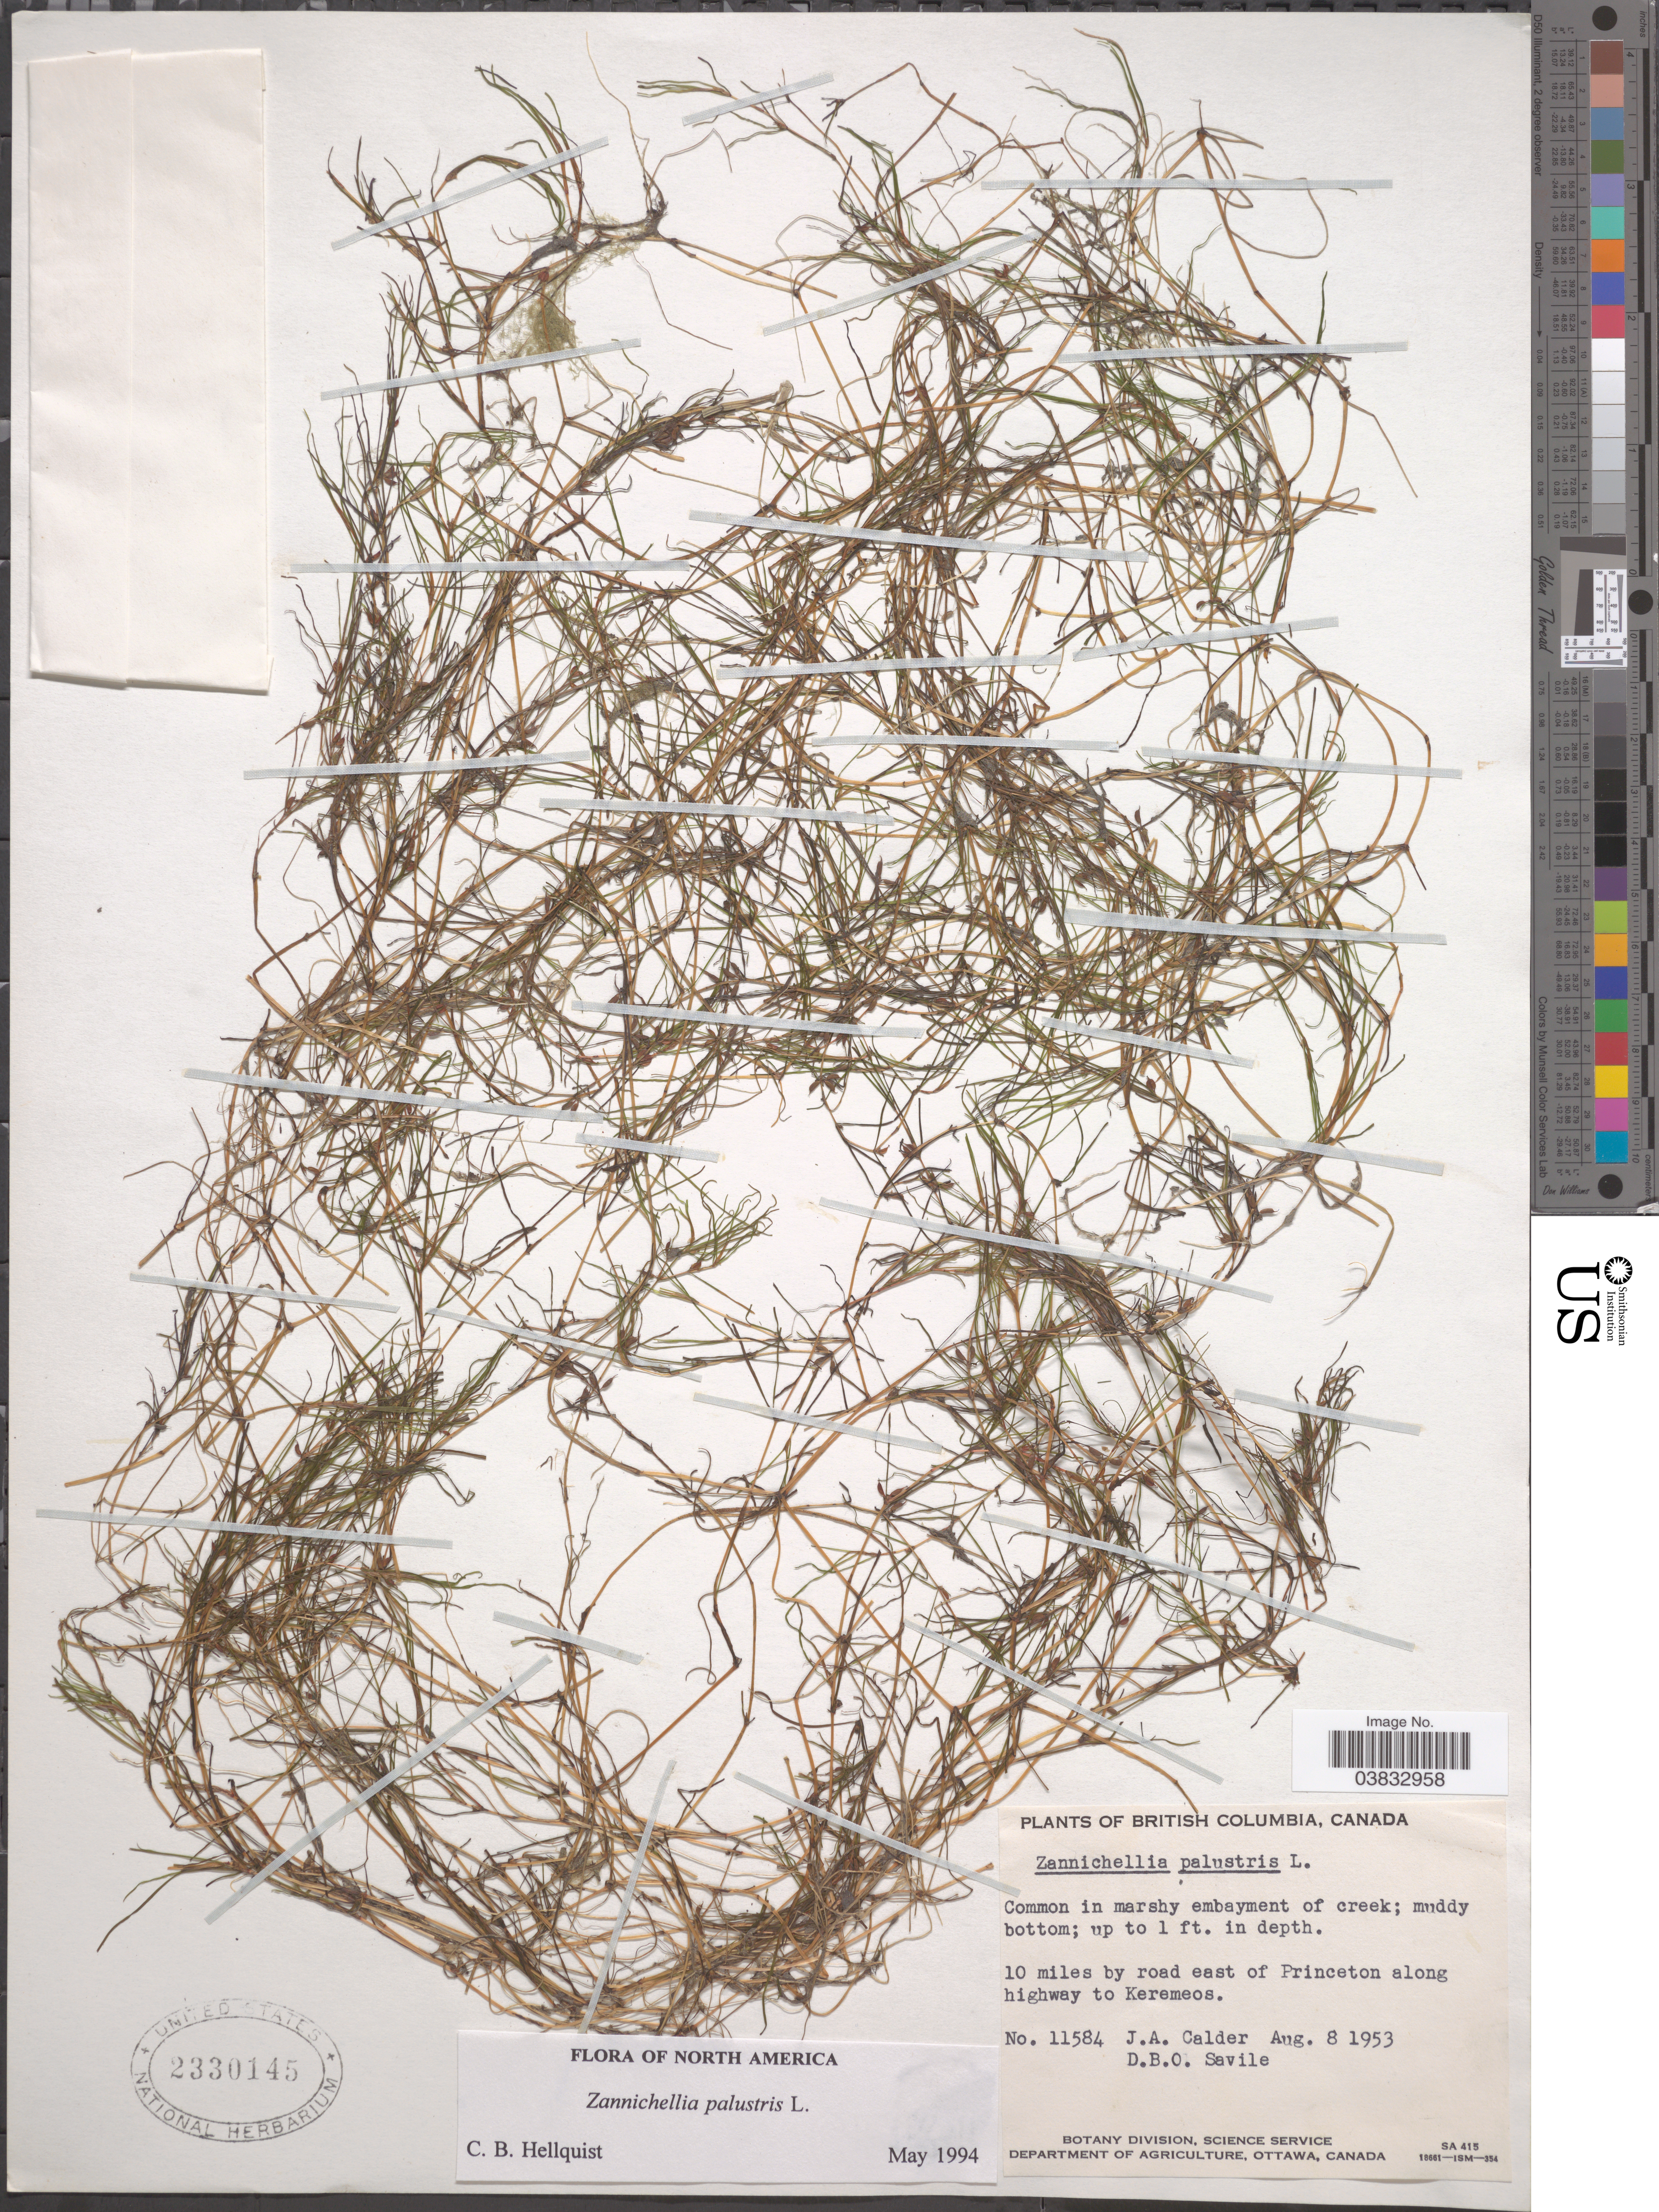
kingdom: Plantae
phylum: Tracheophyta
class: Liliopsida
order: Alismatales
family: Potamogetonaceae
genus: Zannichellia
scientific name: Zannichellia palustris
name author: L.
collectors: J. A. Calder & D. Savile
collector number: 11584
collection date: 1953-08-08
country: Canada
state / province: British Columbia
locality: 10 miles by road east of Princeton along highway to Keremeos.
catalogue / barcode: US 2330145